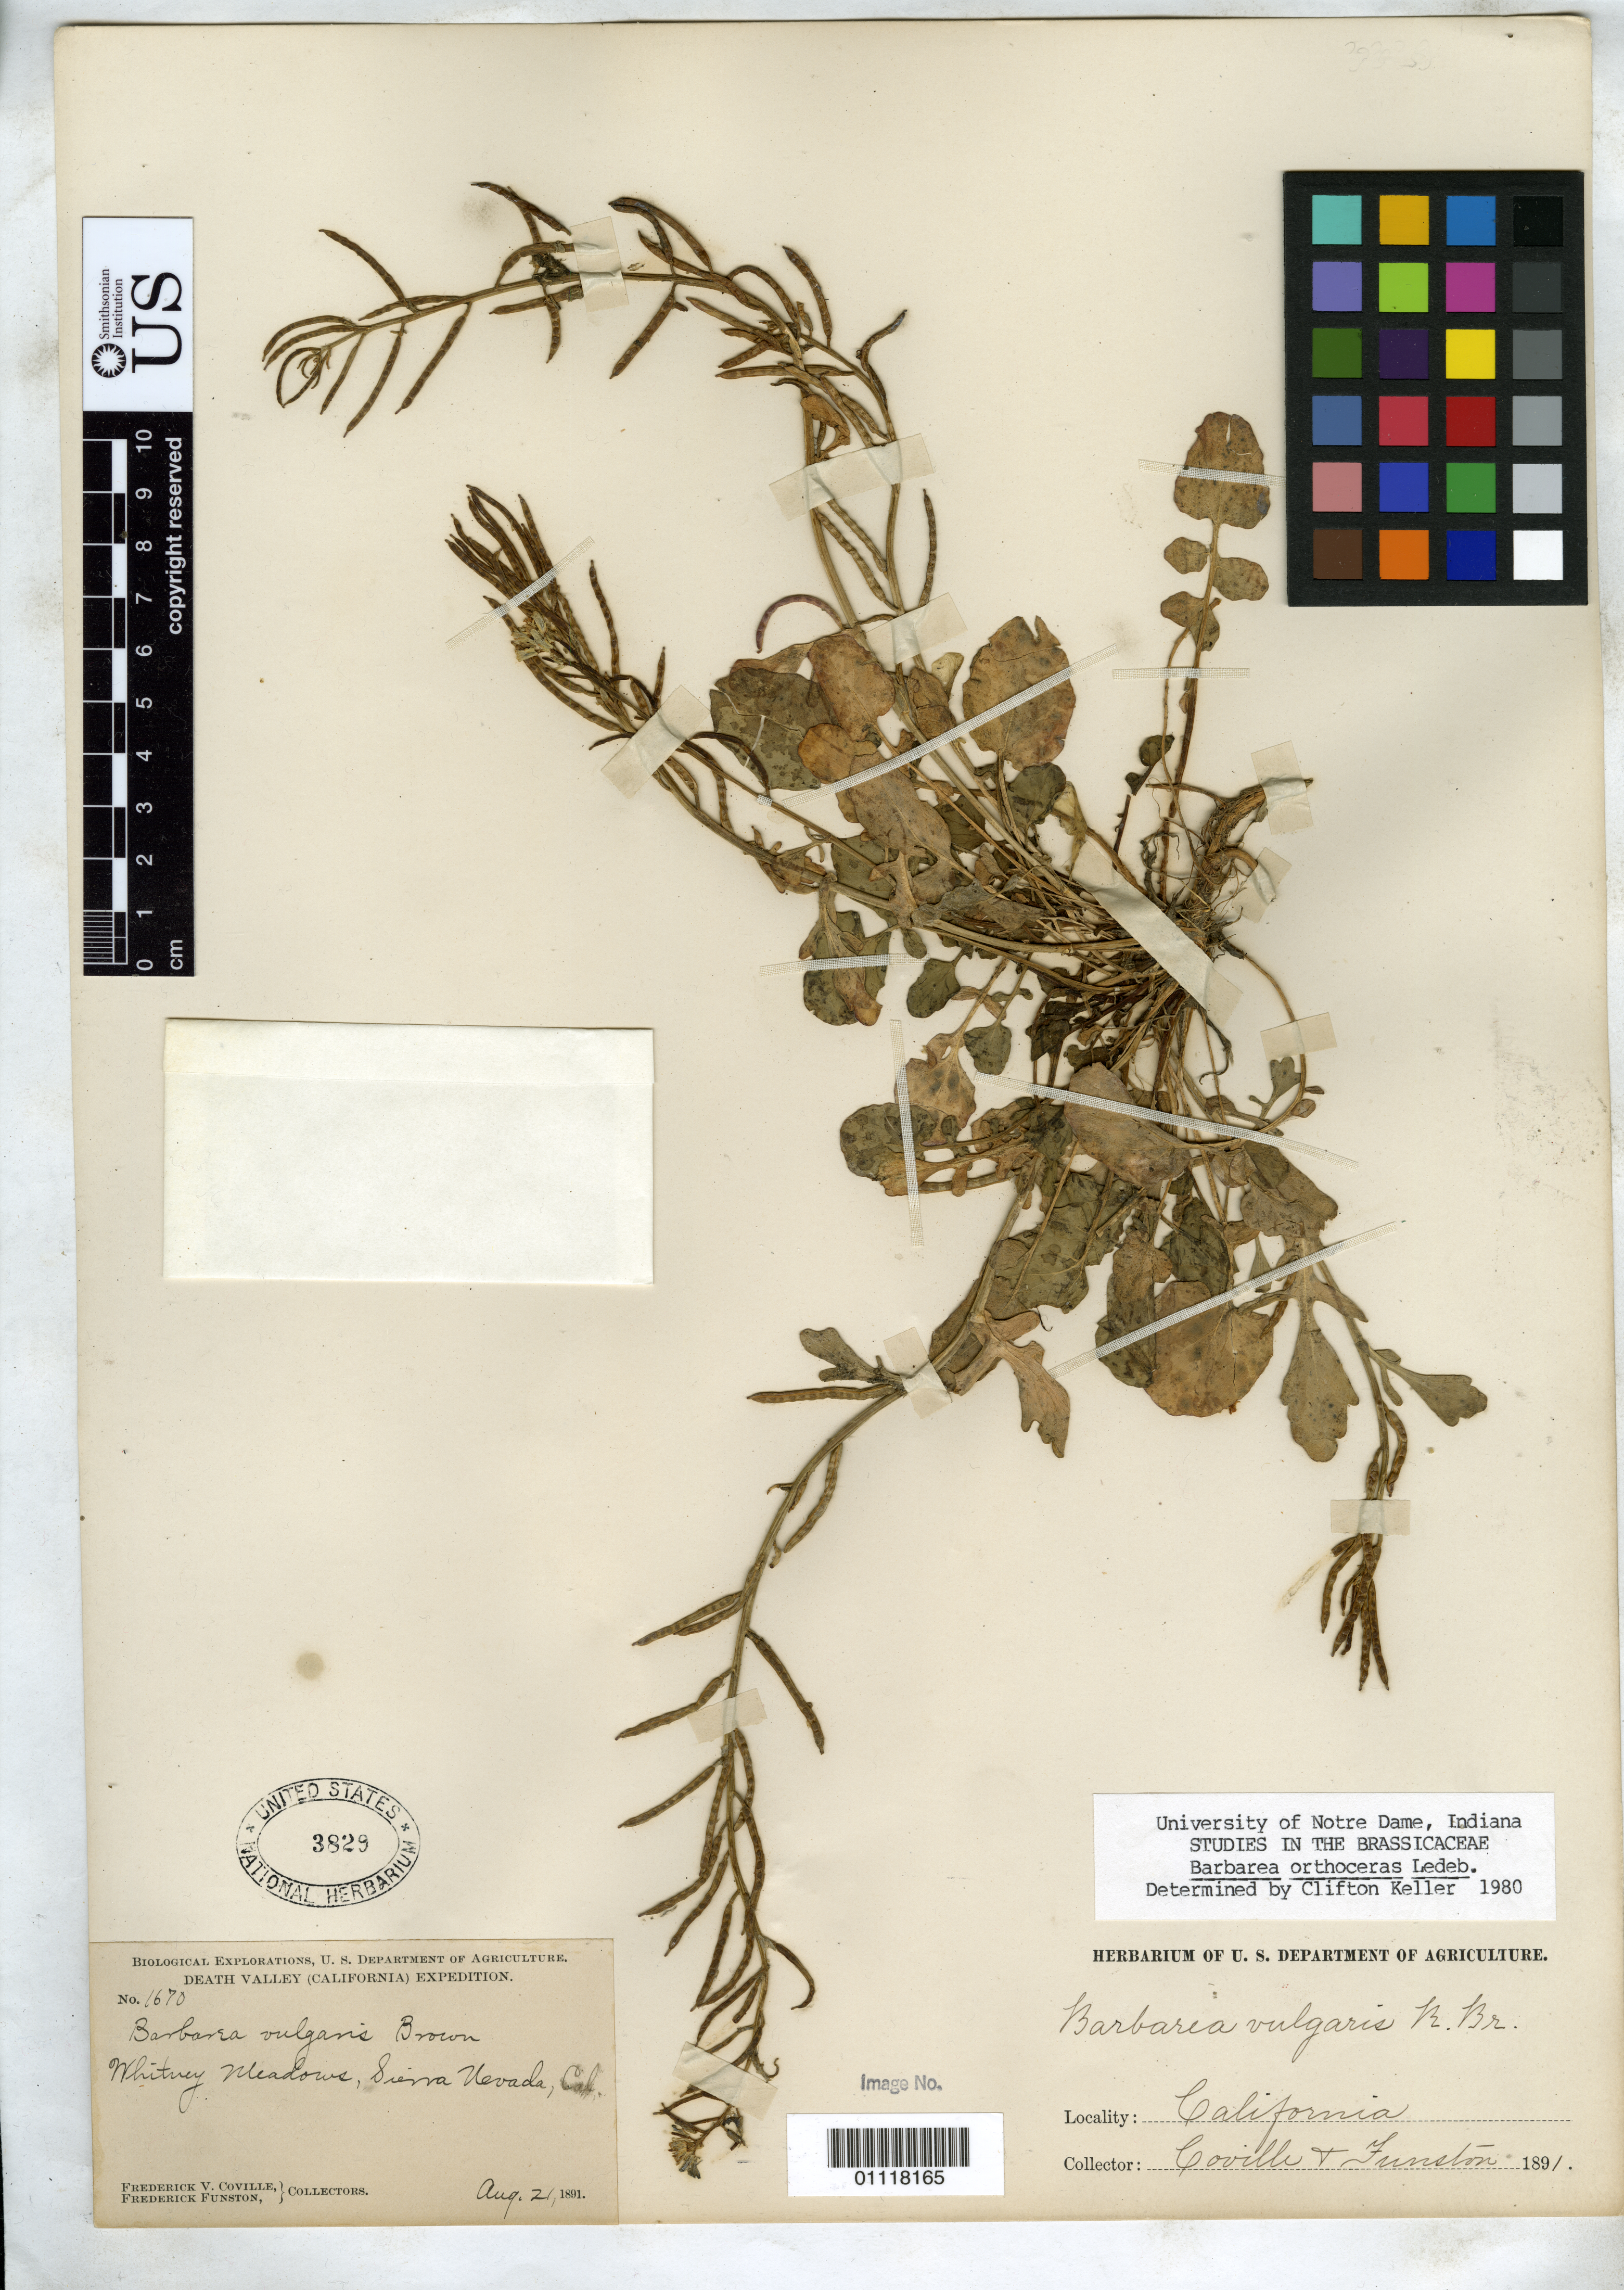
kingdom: Plantae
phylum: Tracheophyta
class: Magnoliopsida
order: Brassicales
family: Brassicaceae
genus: Barbarea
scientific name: Barbarea orthoceras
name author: Ledeb.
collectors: F. V. Coville & F. Funston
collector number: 1670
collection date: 1891-08-21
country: United States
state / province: California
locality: Whitney meadow, Sierra Nevada.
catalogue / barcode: US 3829